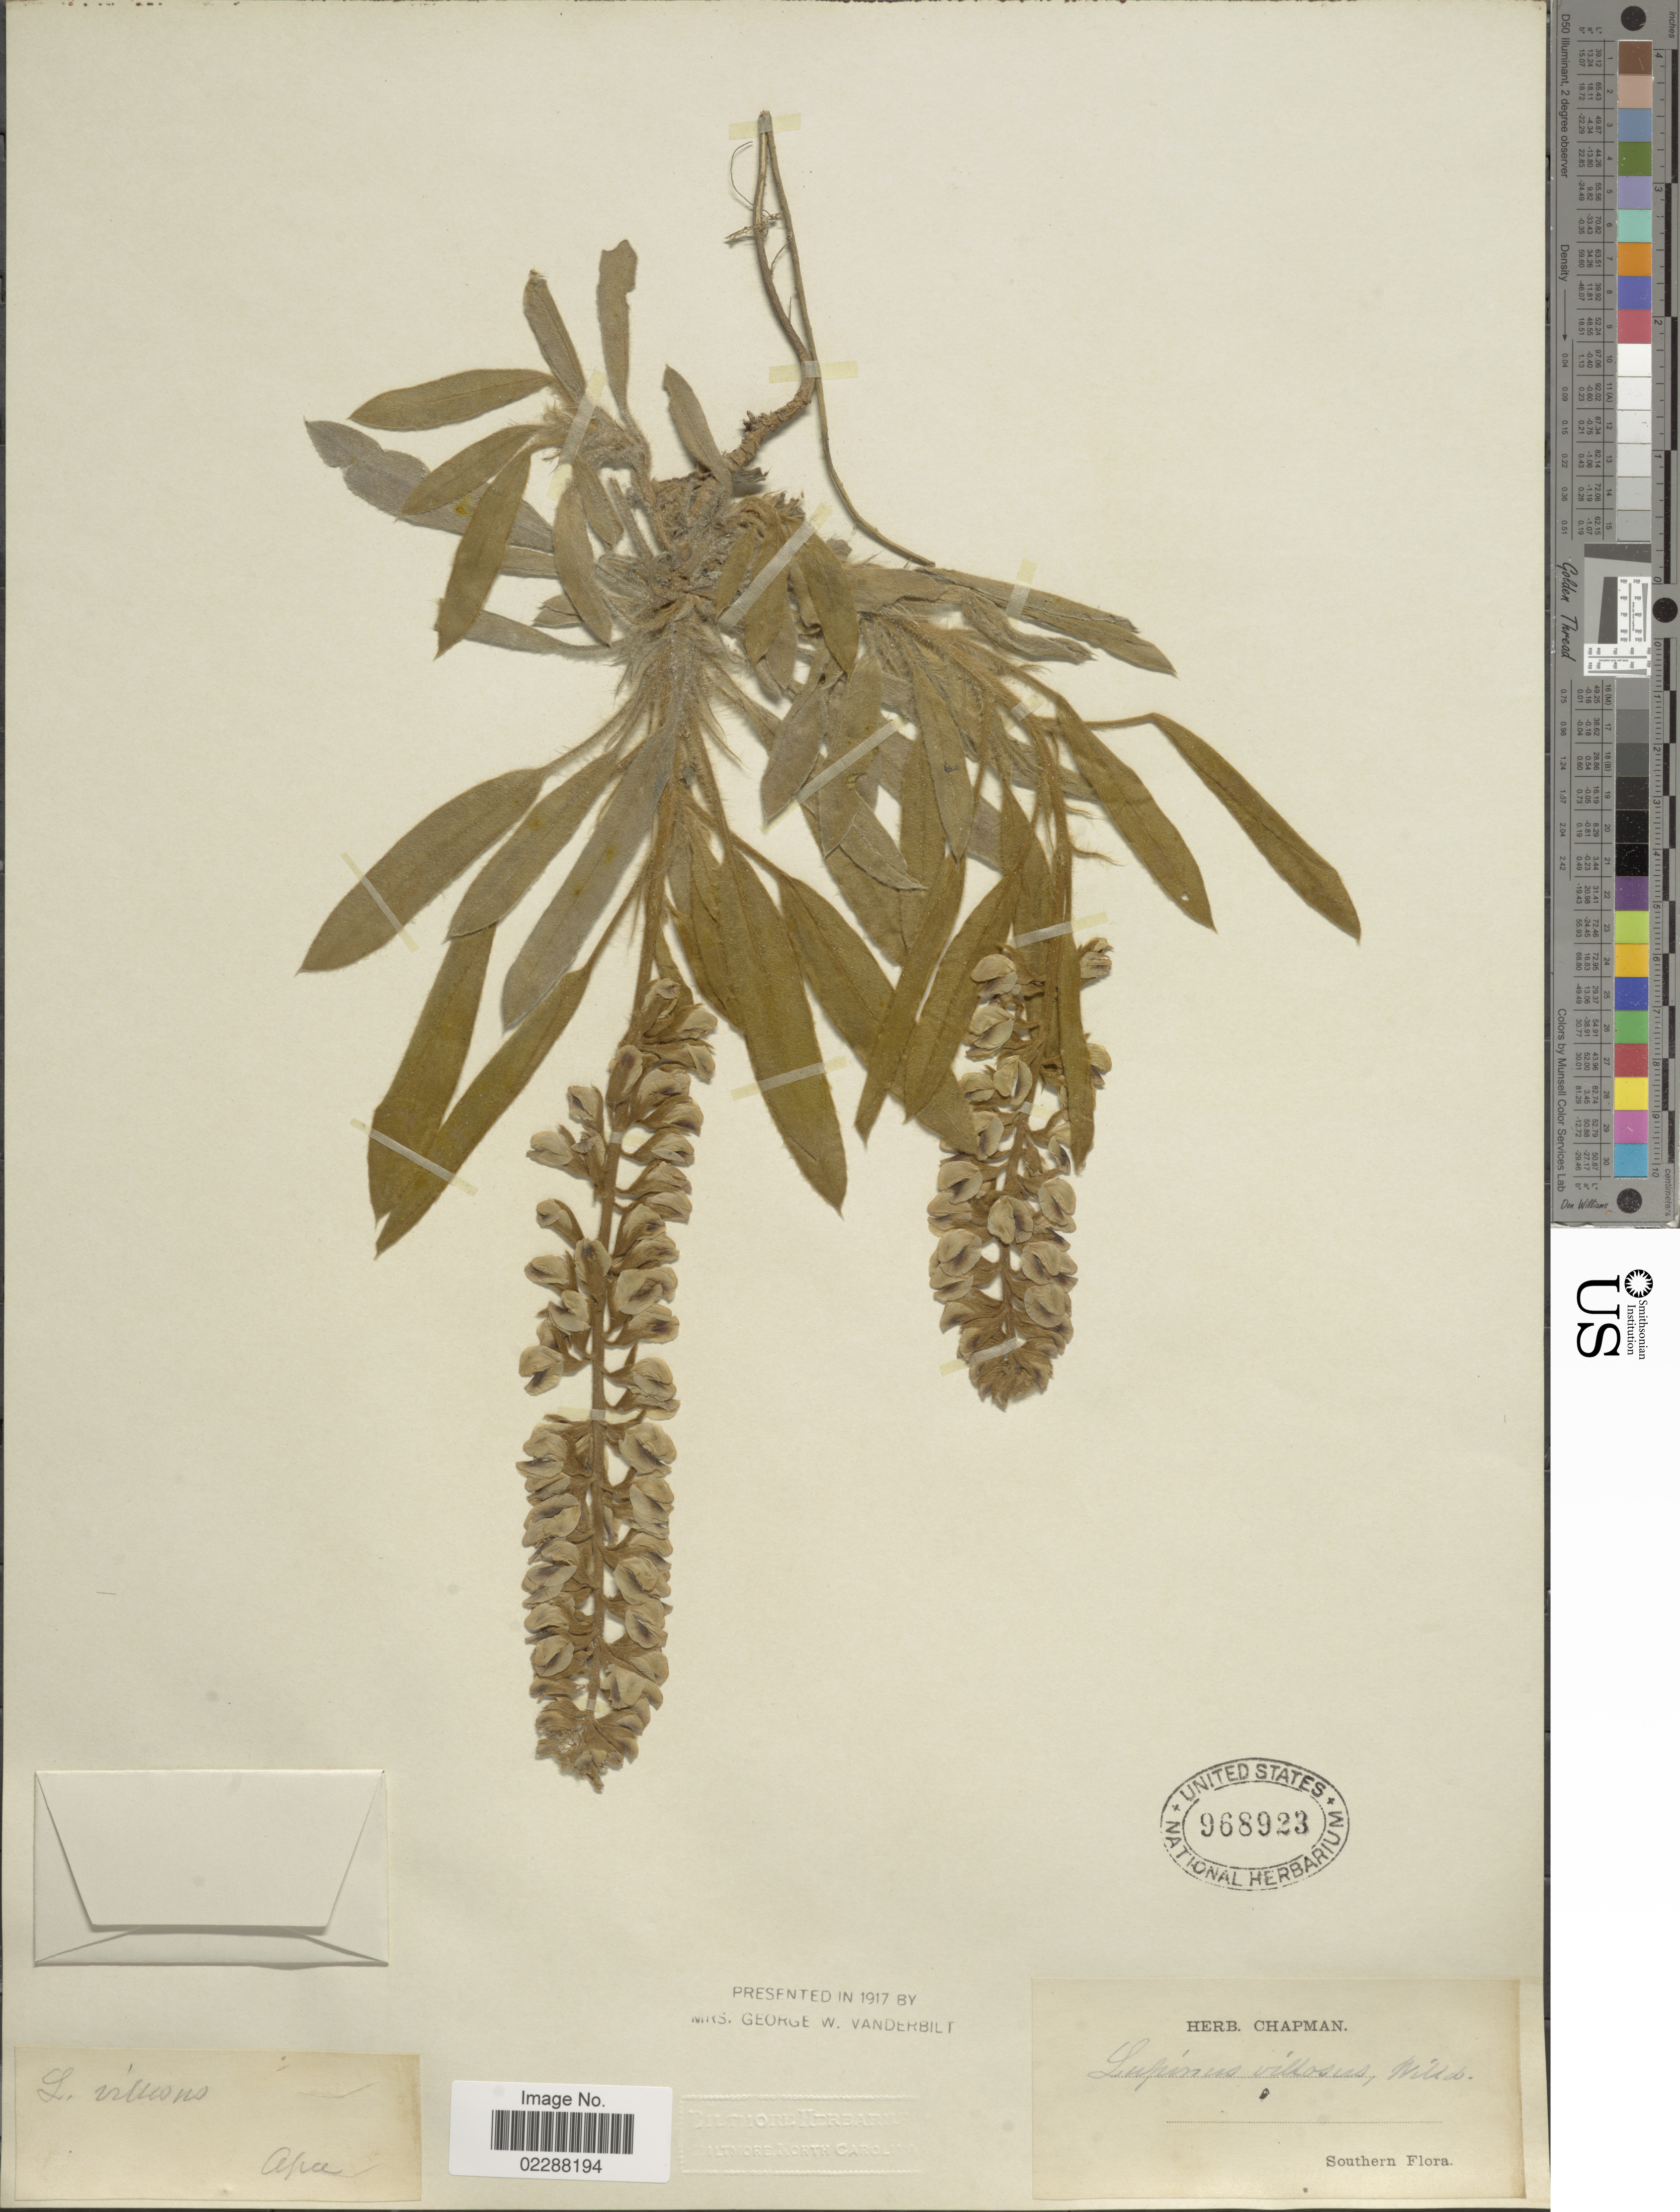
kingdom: Plantae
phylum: Tracheophyta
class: Magnoliopsida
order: Fabales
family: Fabaceae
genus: Lupinus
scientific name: Lupinus villosus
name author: Willd.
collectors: ex herb. Chapman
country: United States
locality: Southern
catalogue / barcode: US 968923